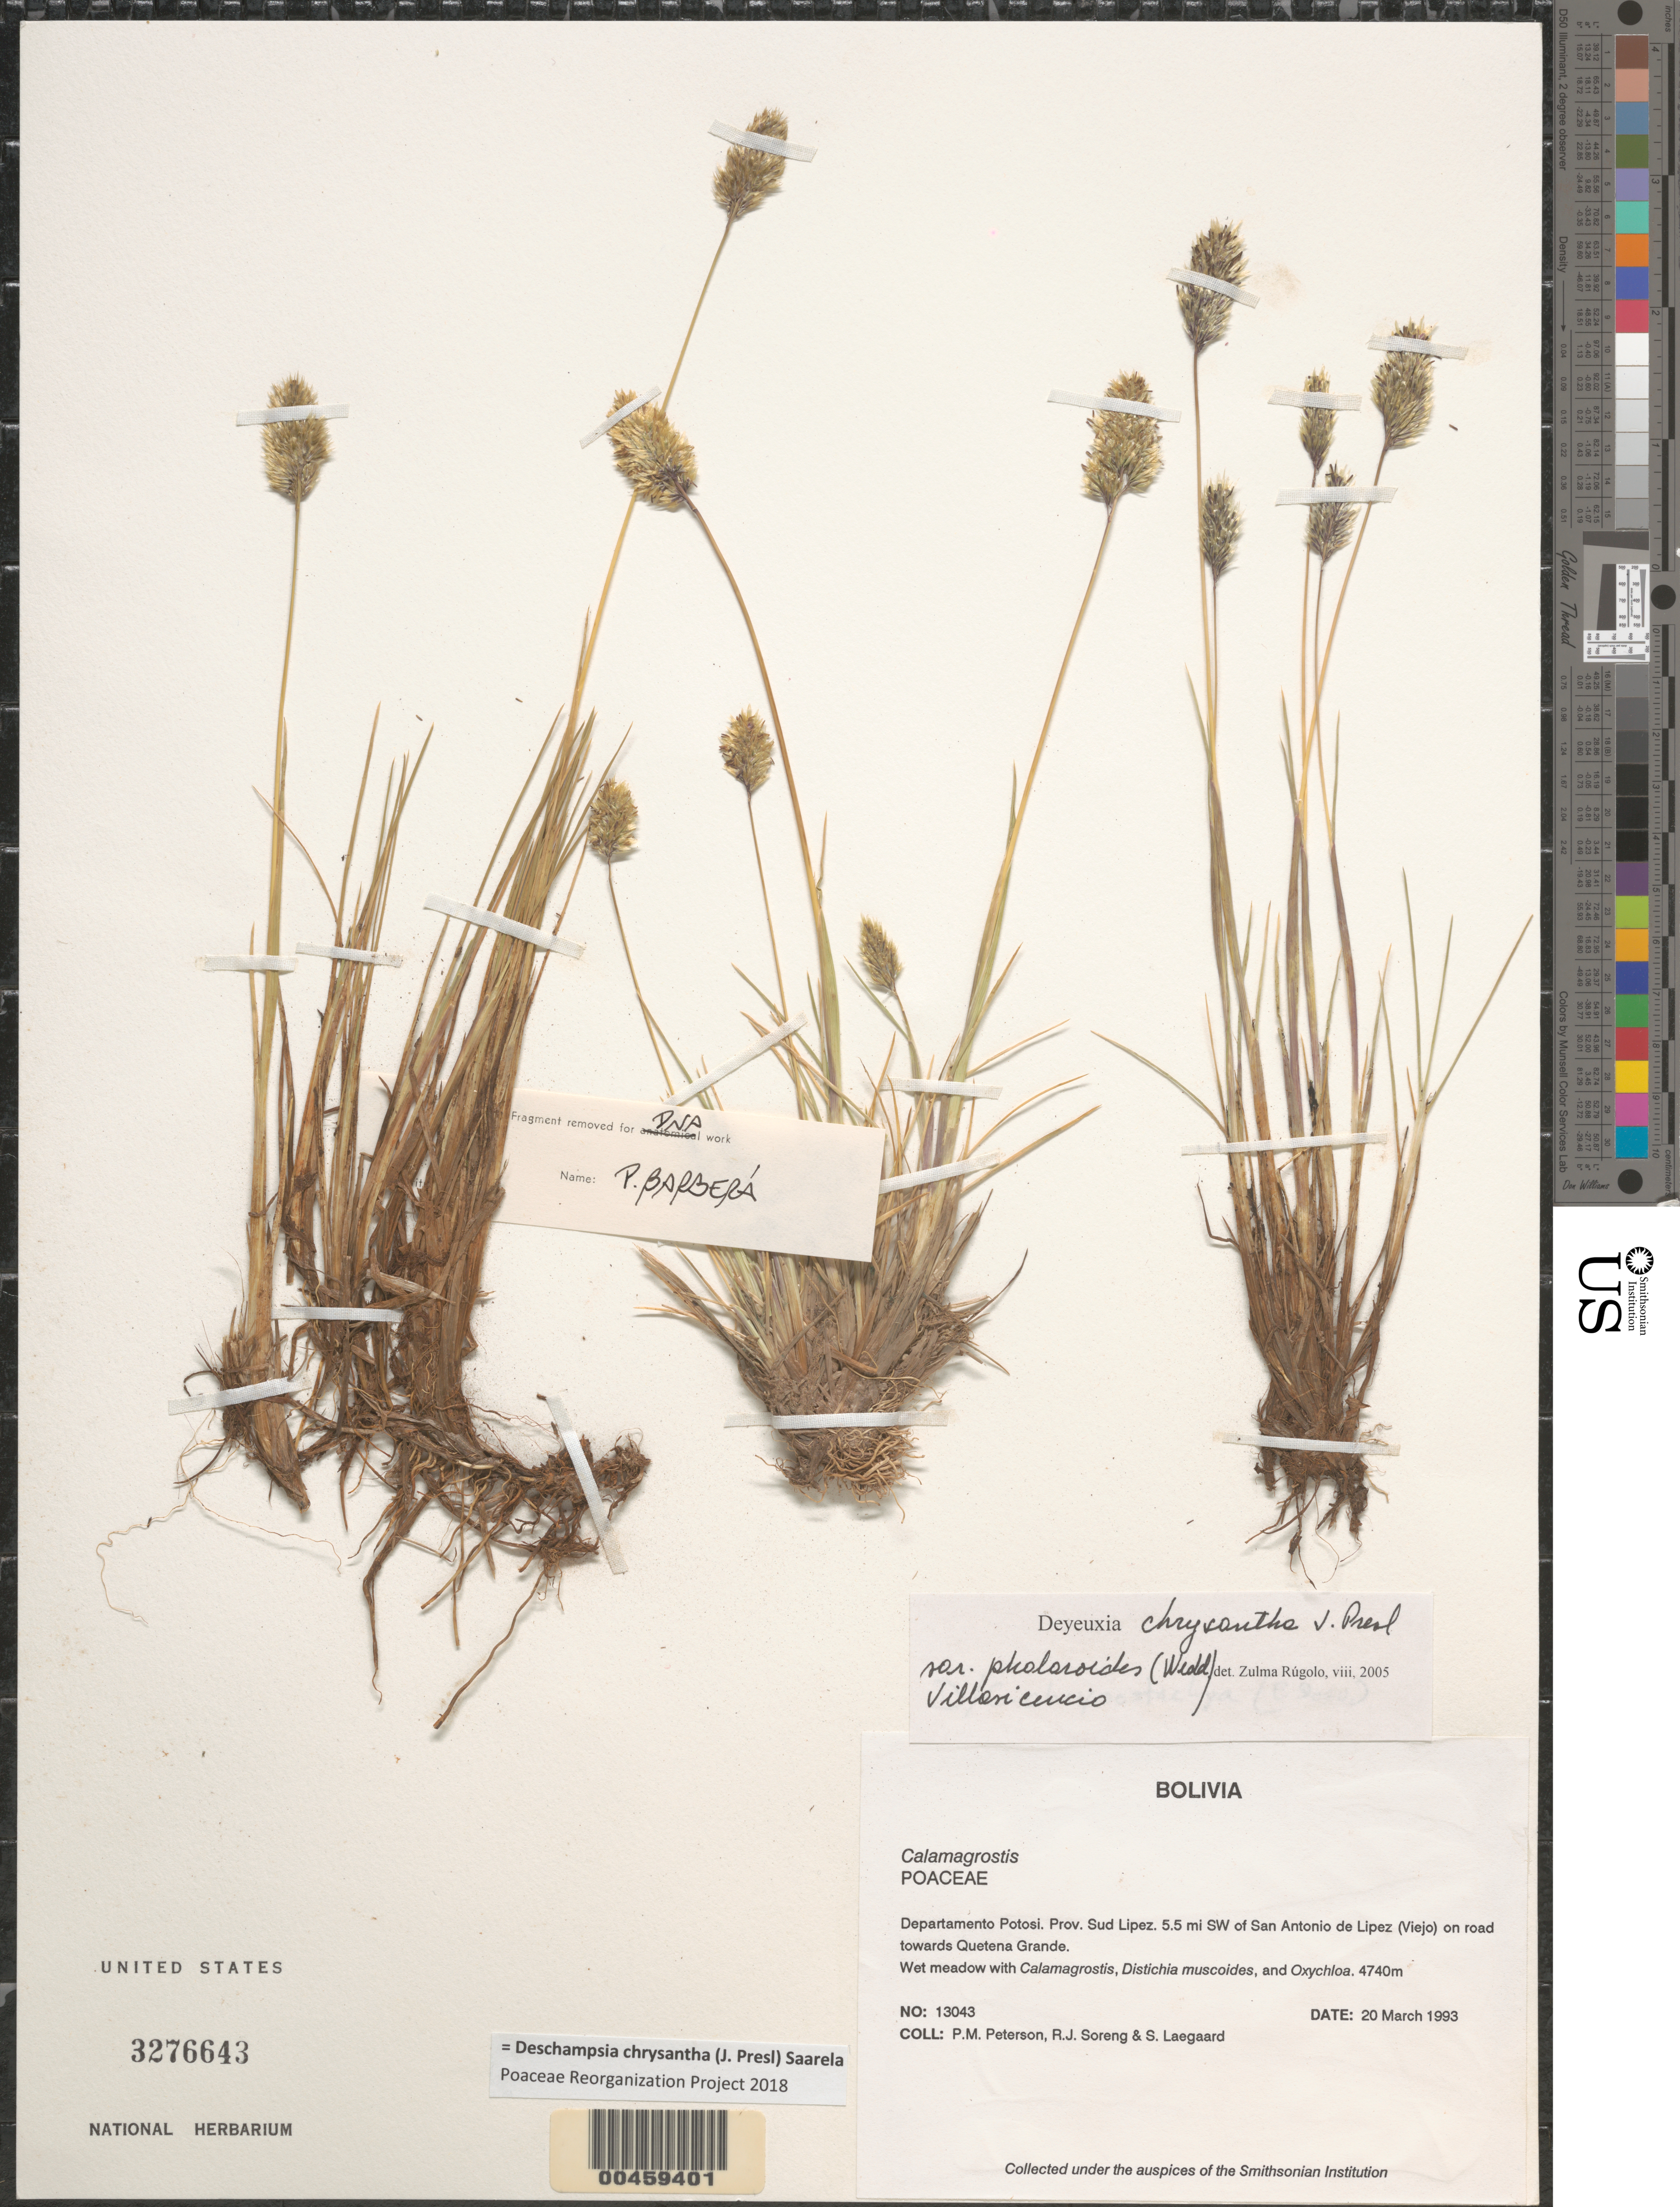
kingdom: Plantae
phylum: Tracheophyta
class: Liliopsida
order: Poales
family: Poaceae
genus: Deschampsia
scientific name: Deschampsia chrysantha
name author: (J. Presl) Saarela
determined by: Poaceae Reorganization Project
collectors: P. M. Peterson, R. J. Soreng & S. Lægaard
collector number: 13043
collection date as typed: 20 Mar 1993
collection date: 1993-03-20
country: Bolivia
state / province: Potosí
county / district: Sud Lípez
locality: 5.5 mi SW of San Antonia de Lipez (Viejo) on road towards Quentena Grande.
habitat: Wet meadow with Calamagrostis, Distichia muscoides, and Oxychloa.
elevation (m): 4740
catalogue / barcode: US 3276643